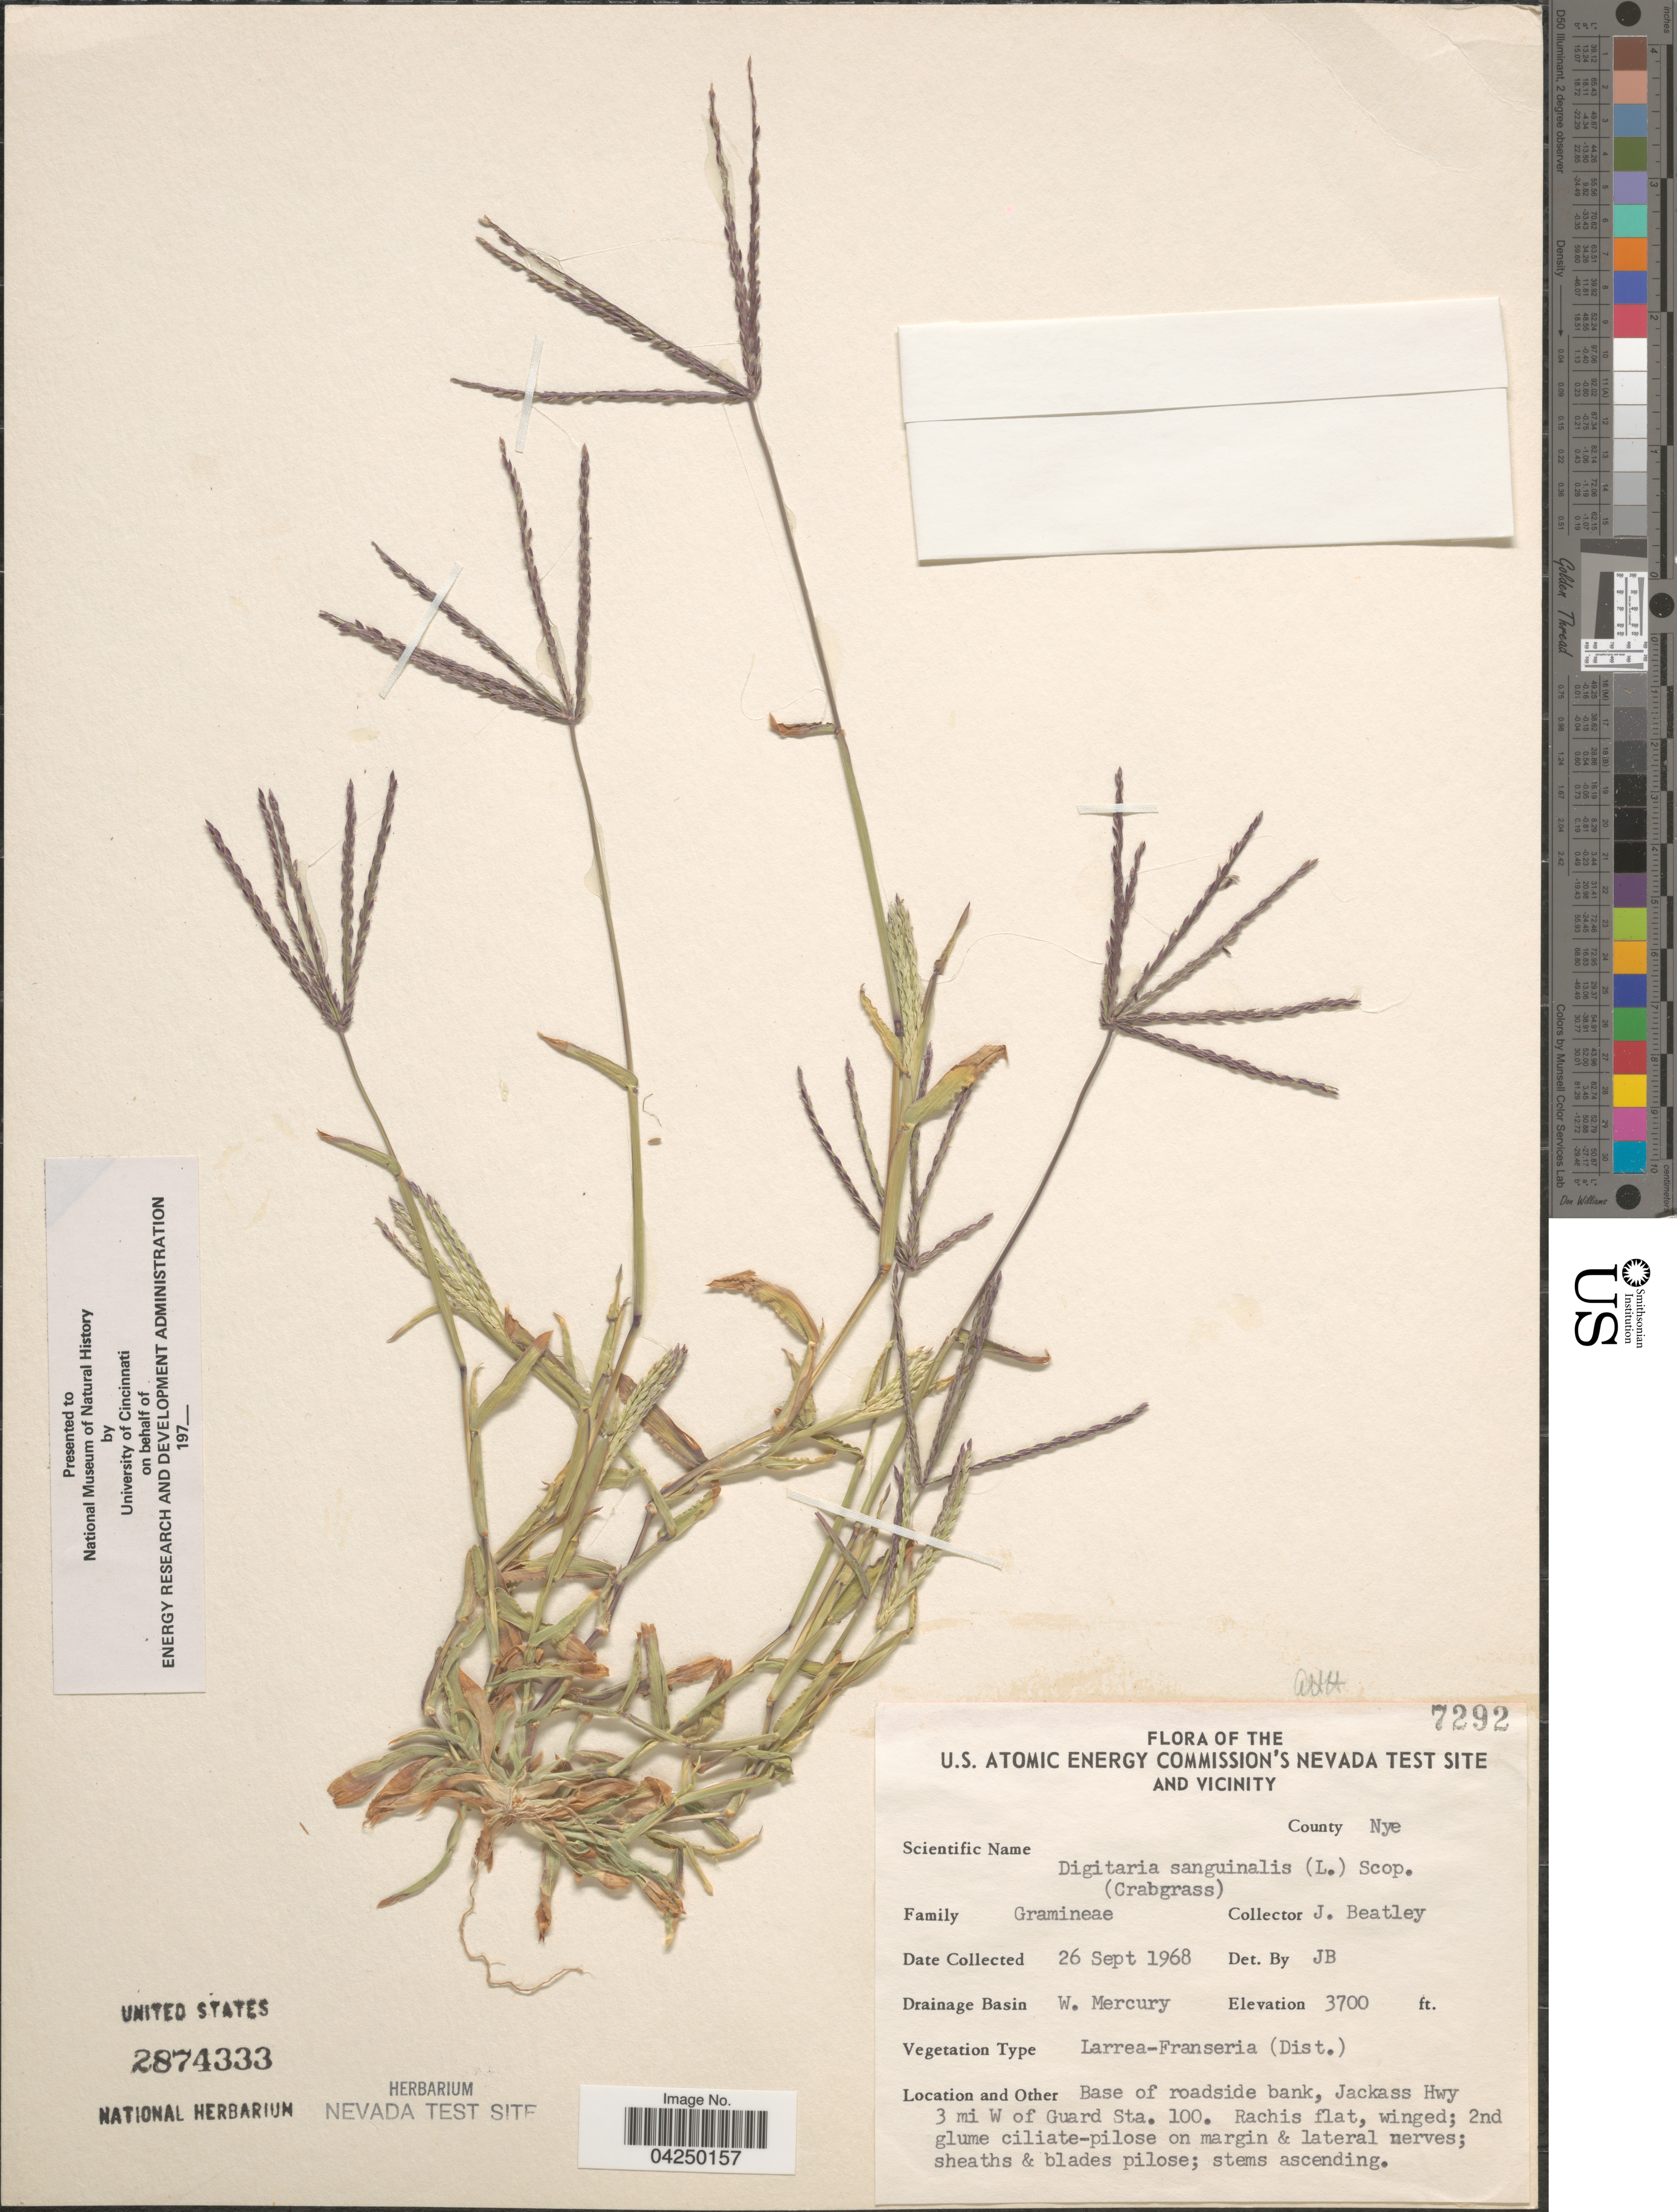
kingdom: Plantae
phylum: Tracheophyta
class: Liliopsida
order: Poales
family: Poaceae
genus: Digitaria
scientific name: Digitaria sanguinalis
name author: (L.) Scop.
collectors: J. C. Beatley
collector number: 7292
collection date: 1968-09-26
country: United States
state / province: Nevada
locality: The U.S. Atomic Energy Commission's Nevada Test Site and Vicinity. County Nye. Drainage Basin W. Mercury. Base of roadside bank, Jackass Hwy 3 mi W of Guard Sta. 100.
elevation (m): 1128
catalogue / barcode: US 2874333